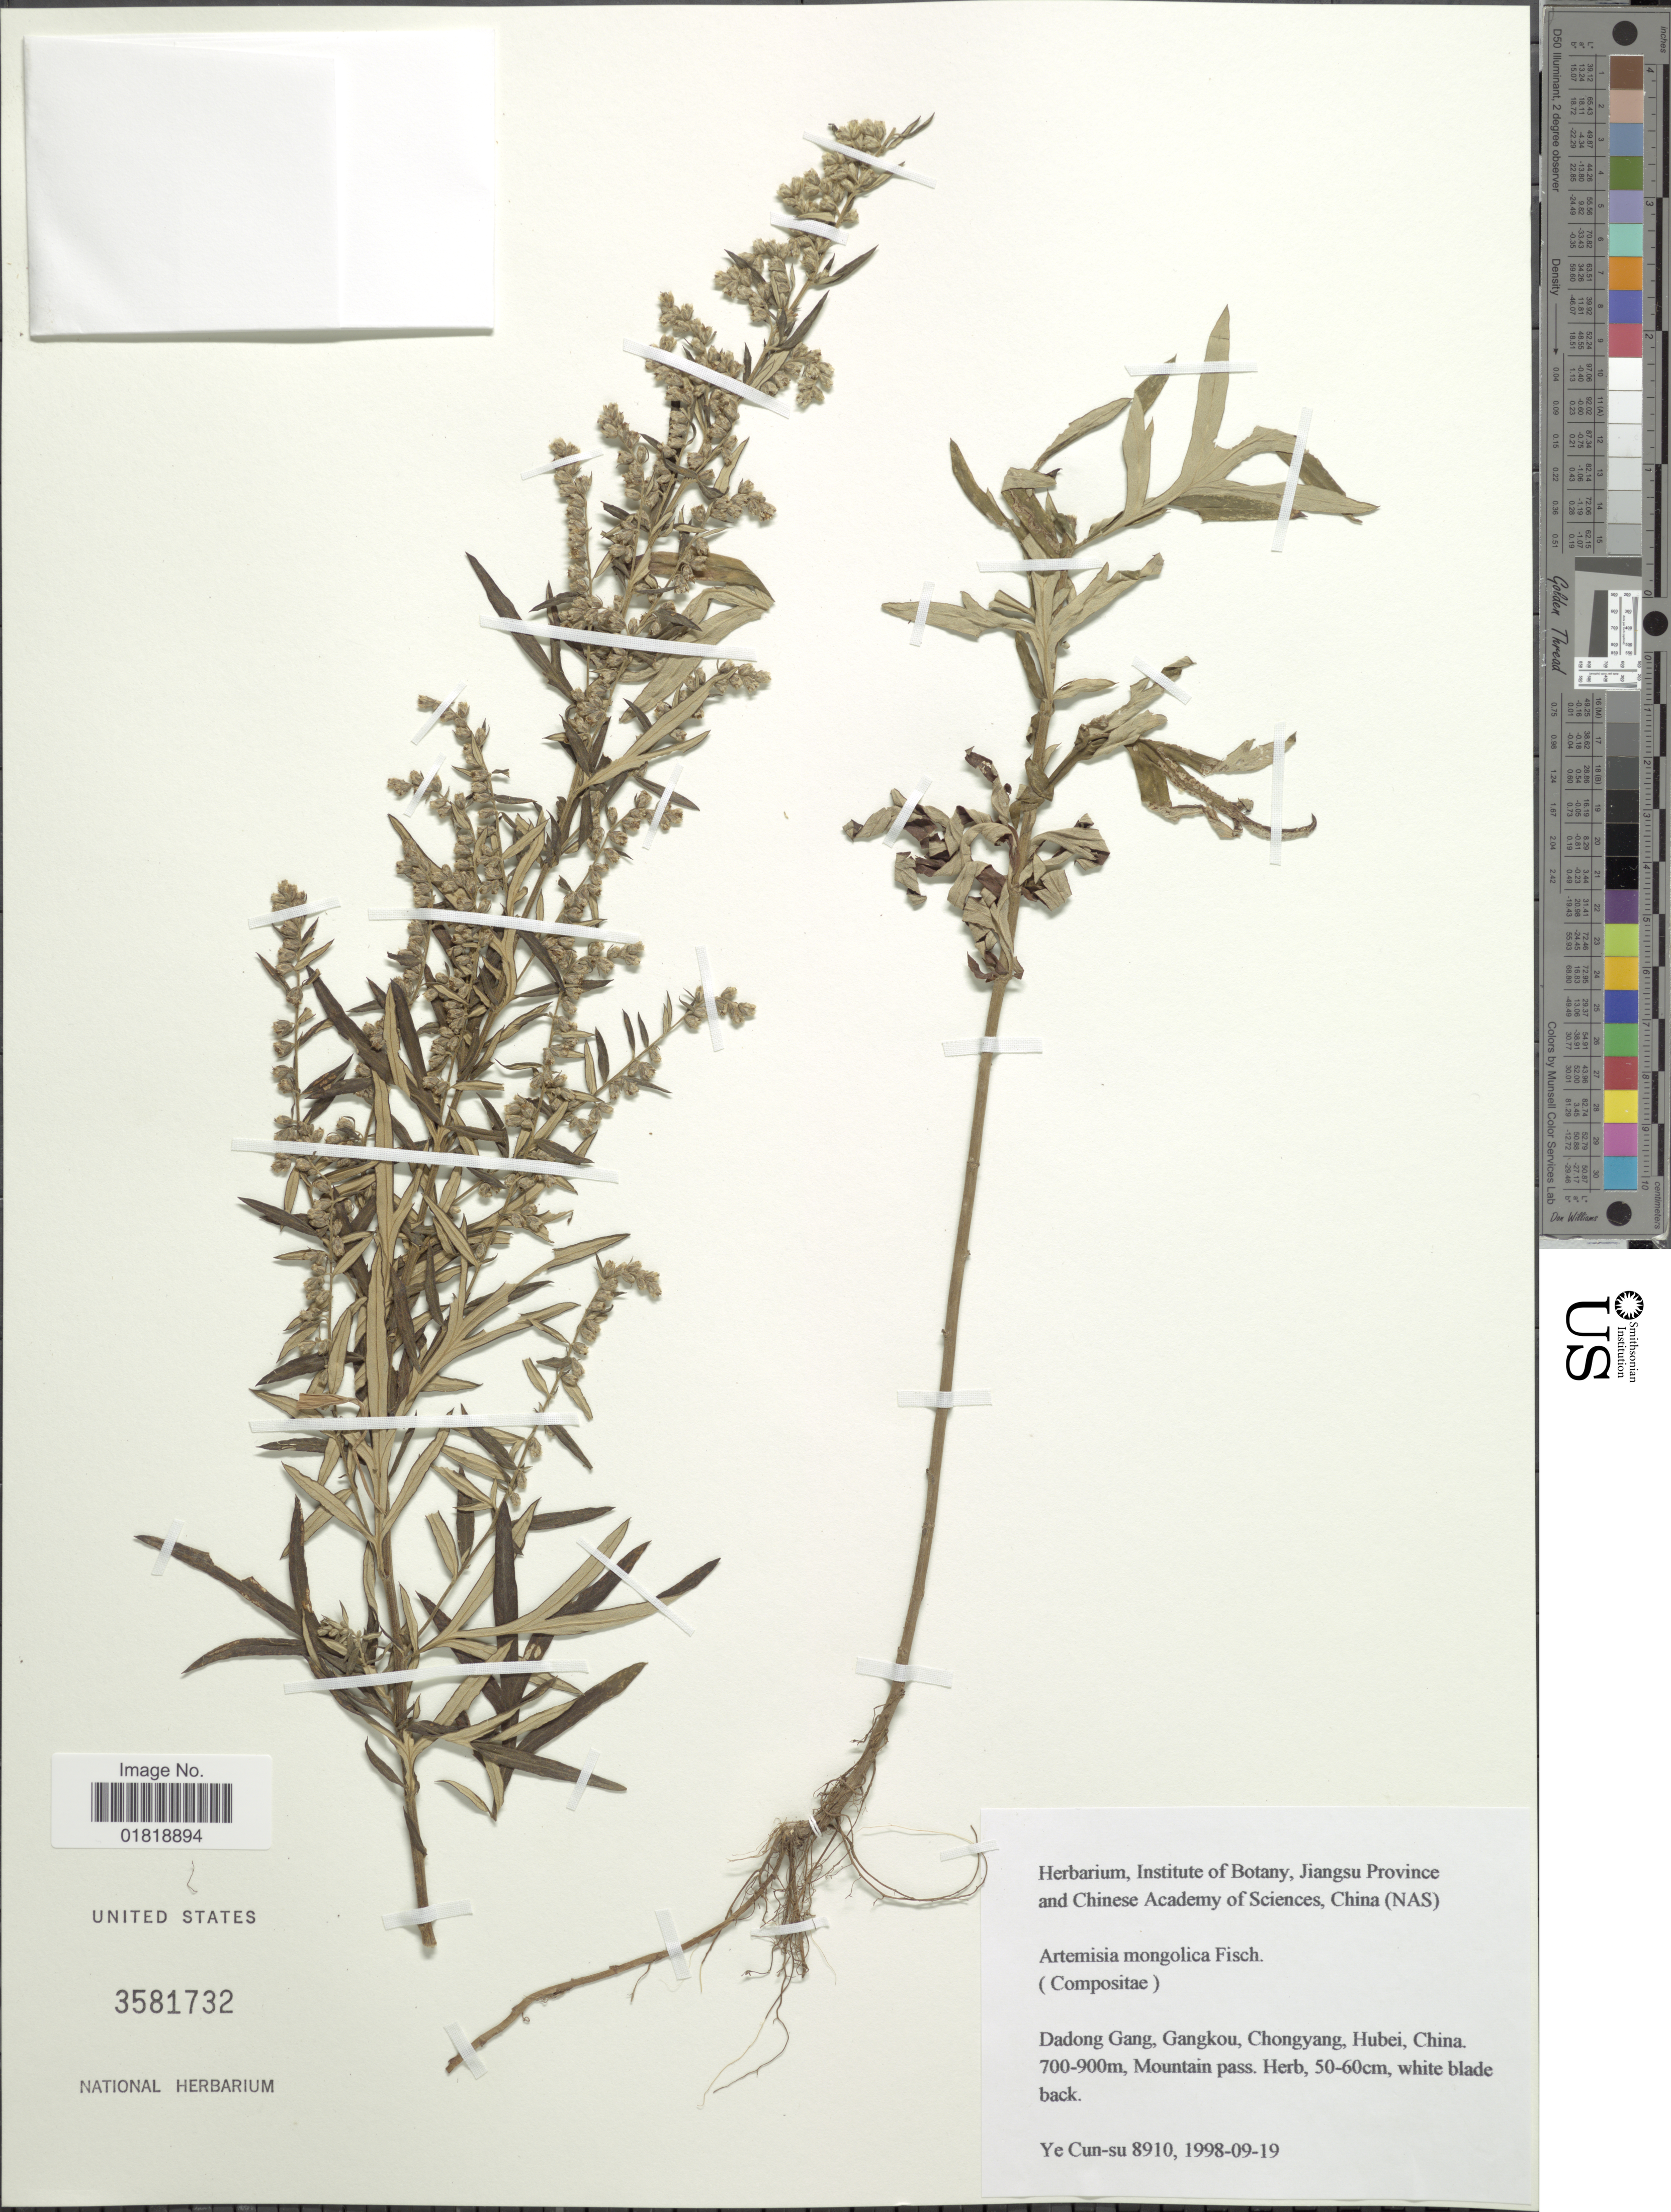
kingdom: Plantae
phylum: Tracheophyta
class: Magnoliopsida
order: Asterales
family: Asteraceae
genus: Artemisia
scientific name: Artemisia mongolica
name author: Fisch.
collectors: Ye Cun-su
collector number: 8910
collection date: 1998-09-19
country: China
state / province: Hubei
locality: Dadong Gang, Gangkou, Chongyang, hubei, Mounain pass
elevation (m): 700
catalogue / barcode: US 3581732